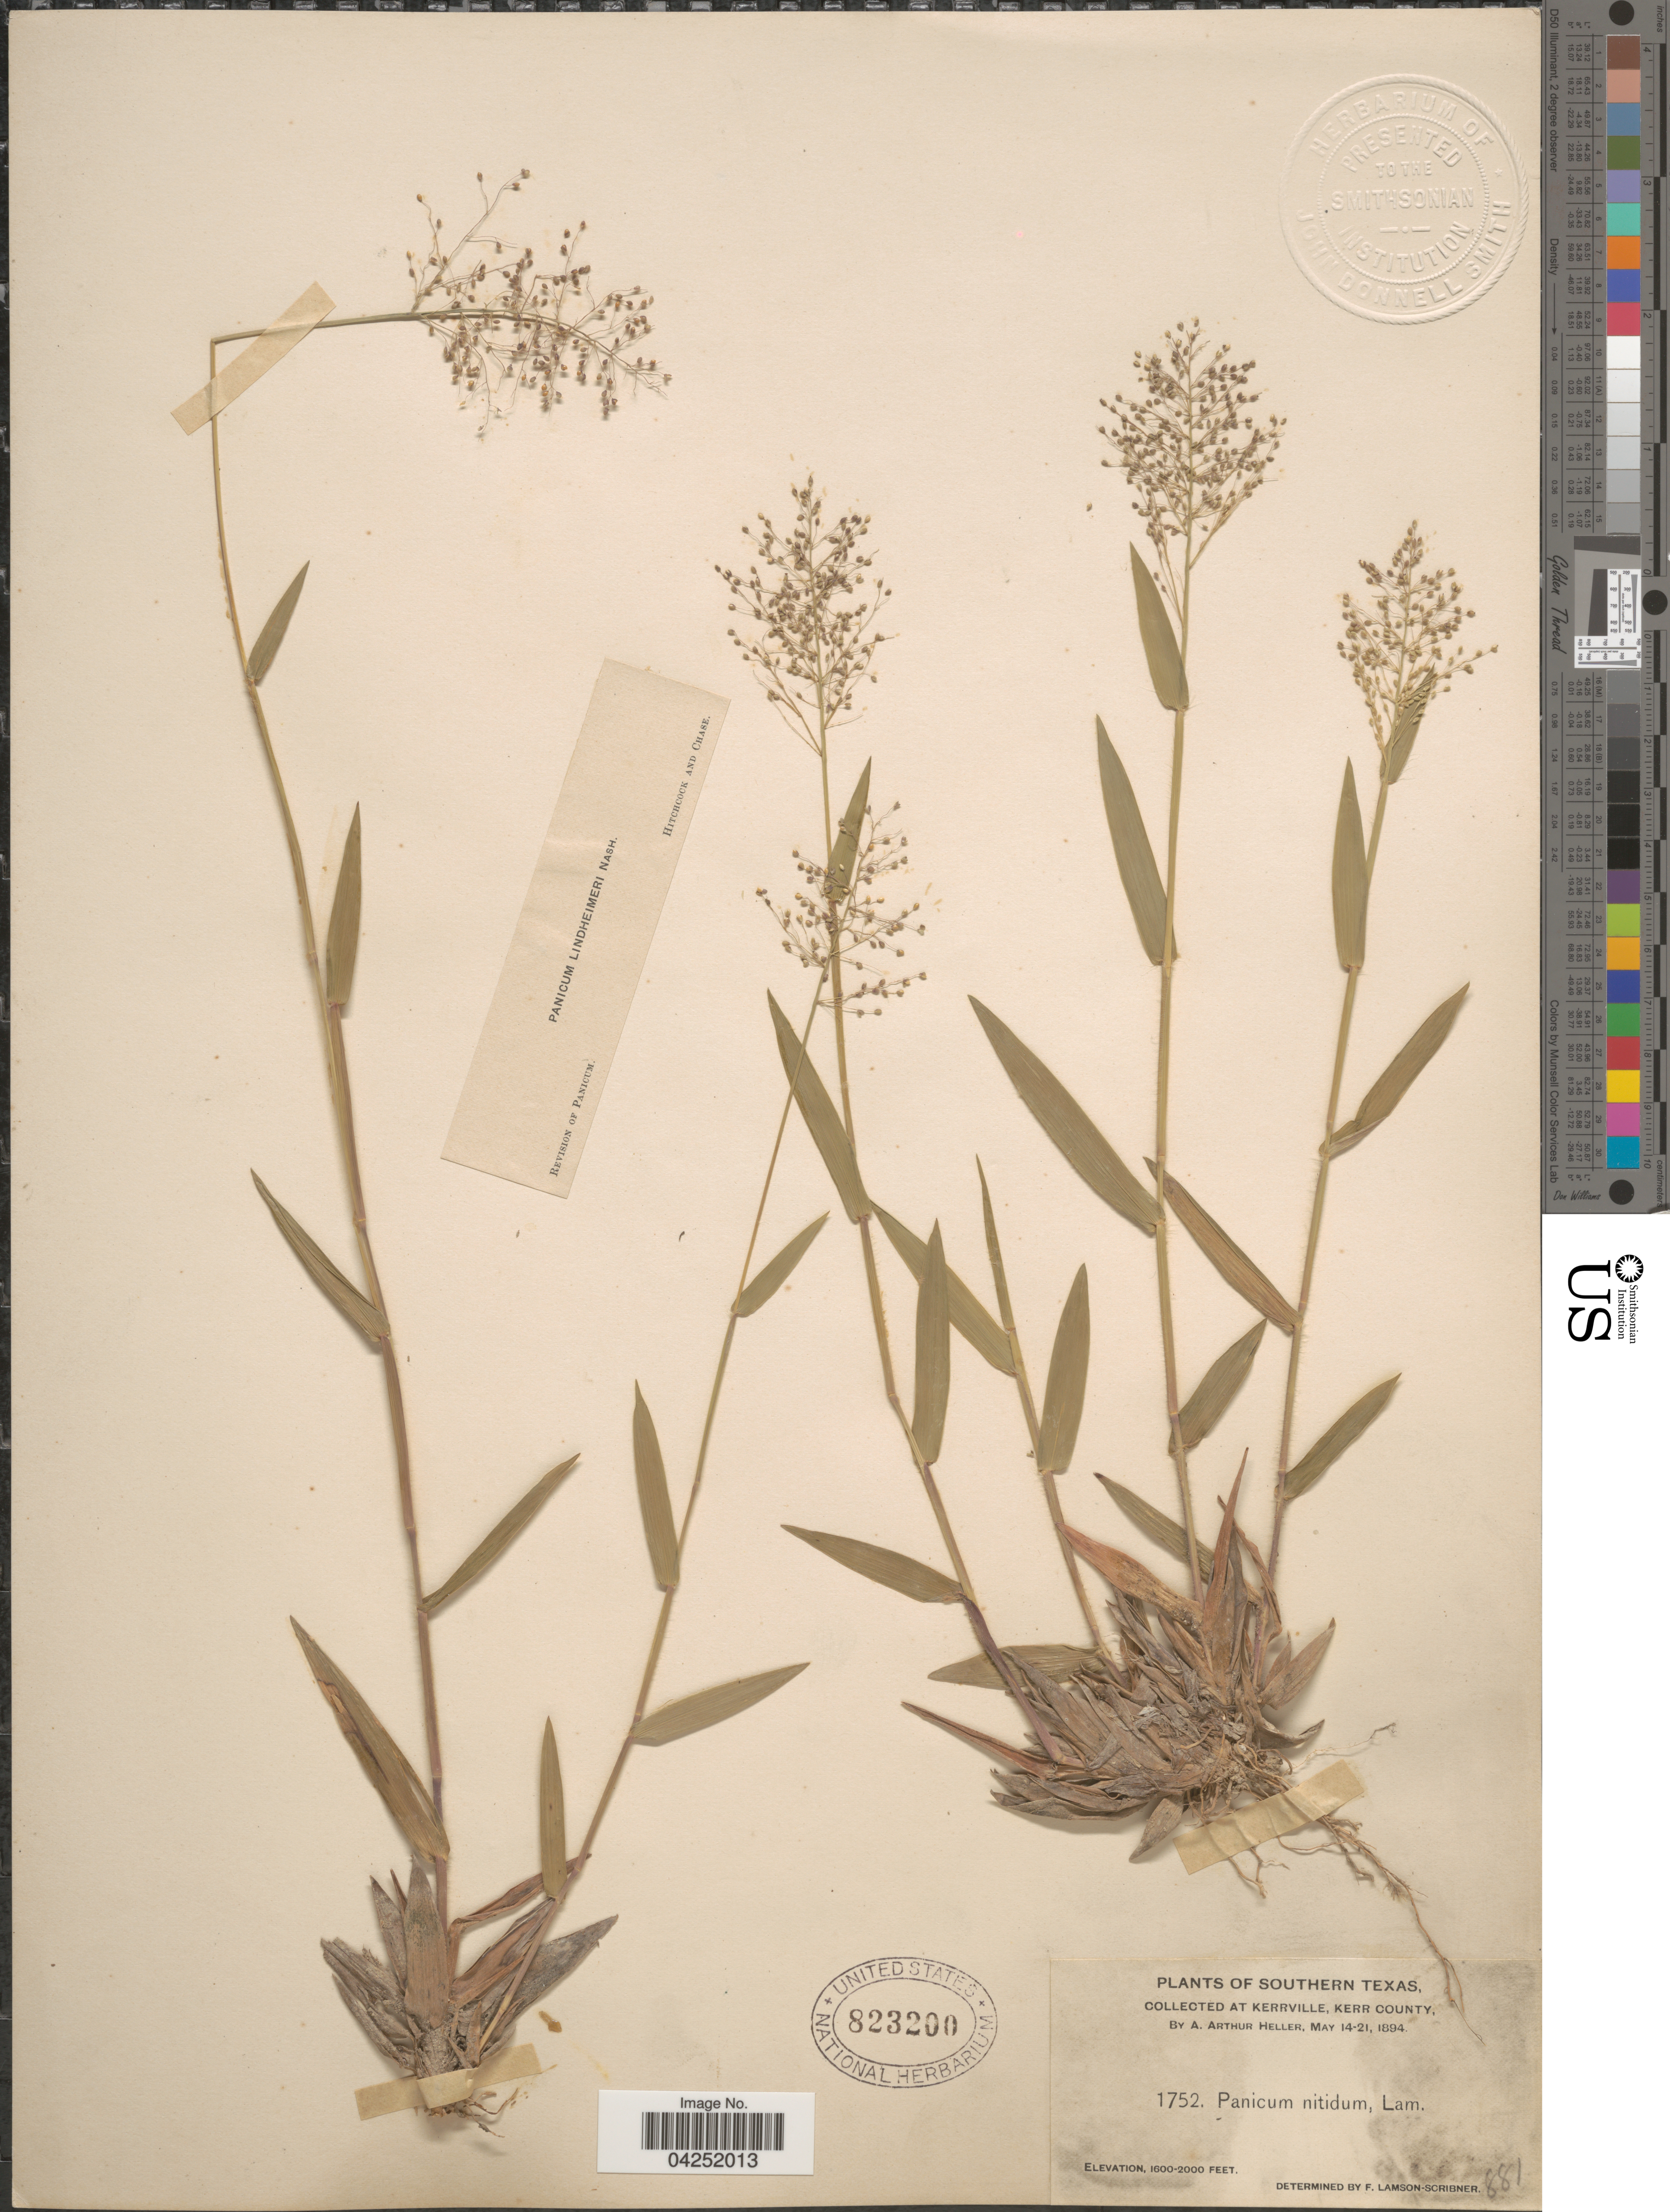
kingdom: Plantae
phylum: Tracheophyta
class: Liliopsida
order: Poales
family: Poaceae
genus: Dichanthelium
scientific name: Dichanthelium acuminatum var. lindheimeri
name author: (Nash) Gould & C.A. Clark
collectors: A. A. Heller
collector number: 1752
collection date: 1894-05-14/1894-05-21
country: United States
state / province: Texas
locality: Southern Texas. At Kerrville, Kerr County.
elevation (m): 488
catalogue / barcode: US 823200